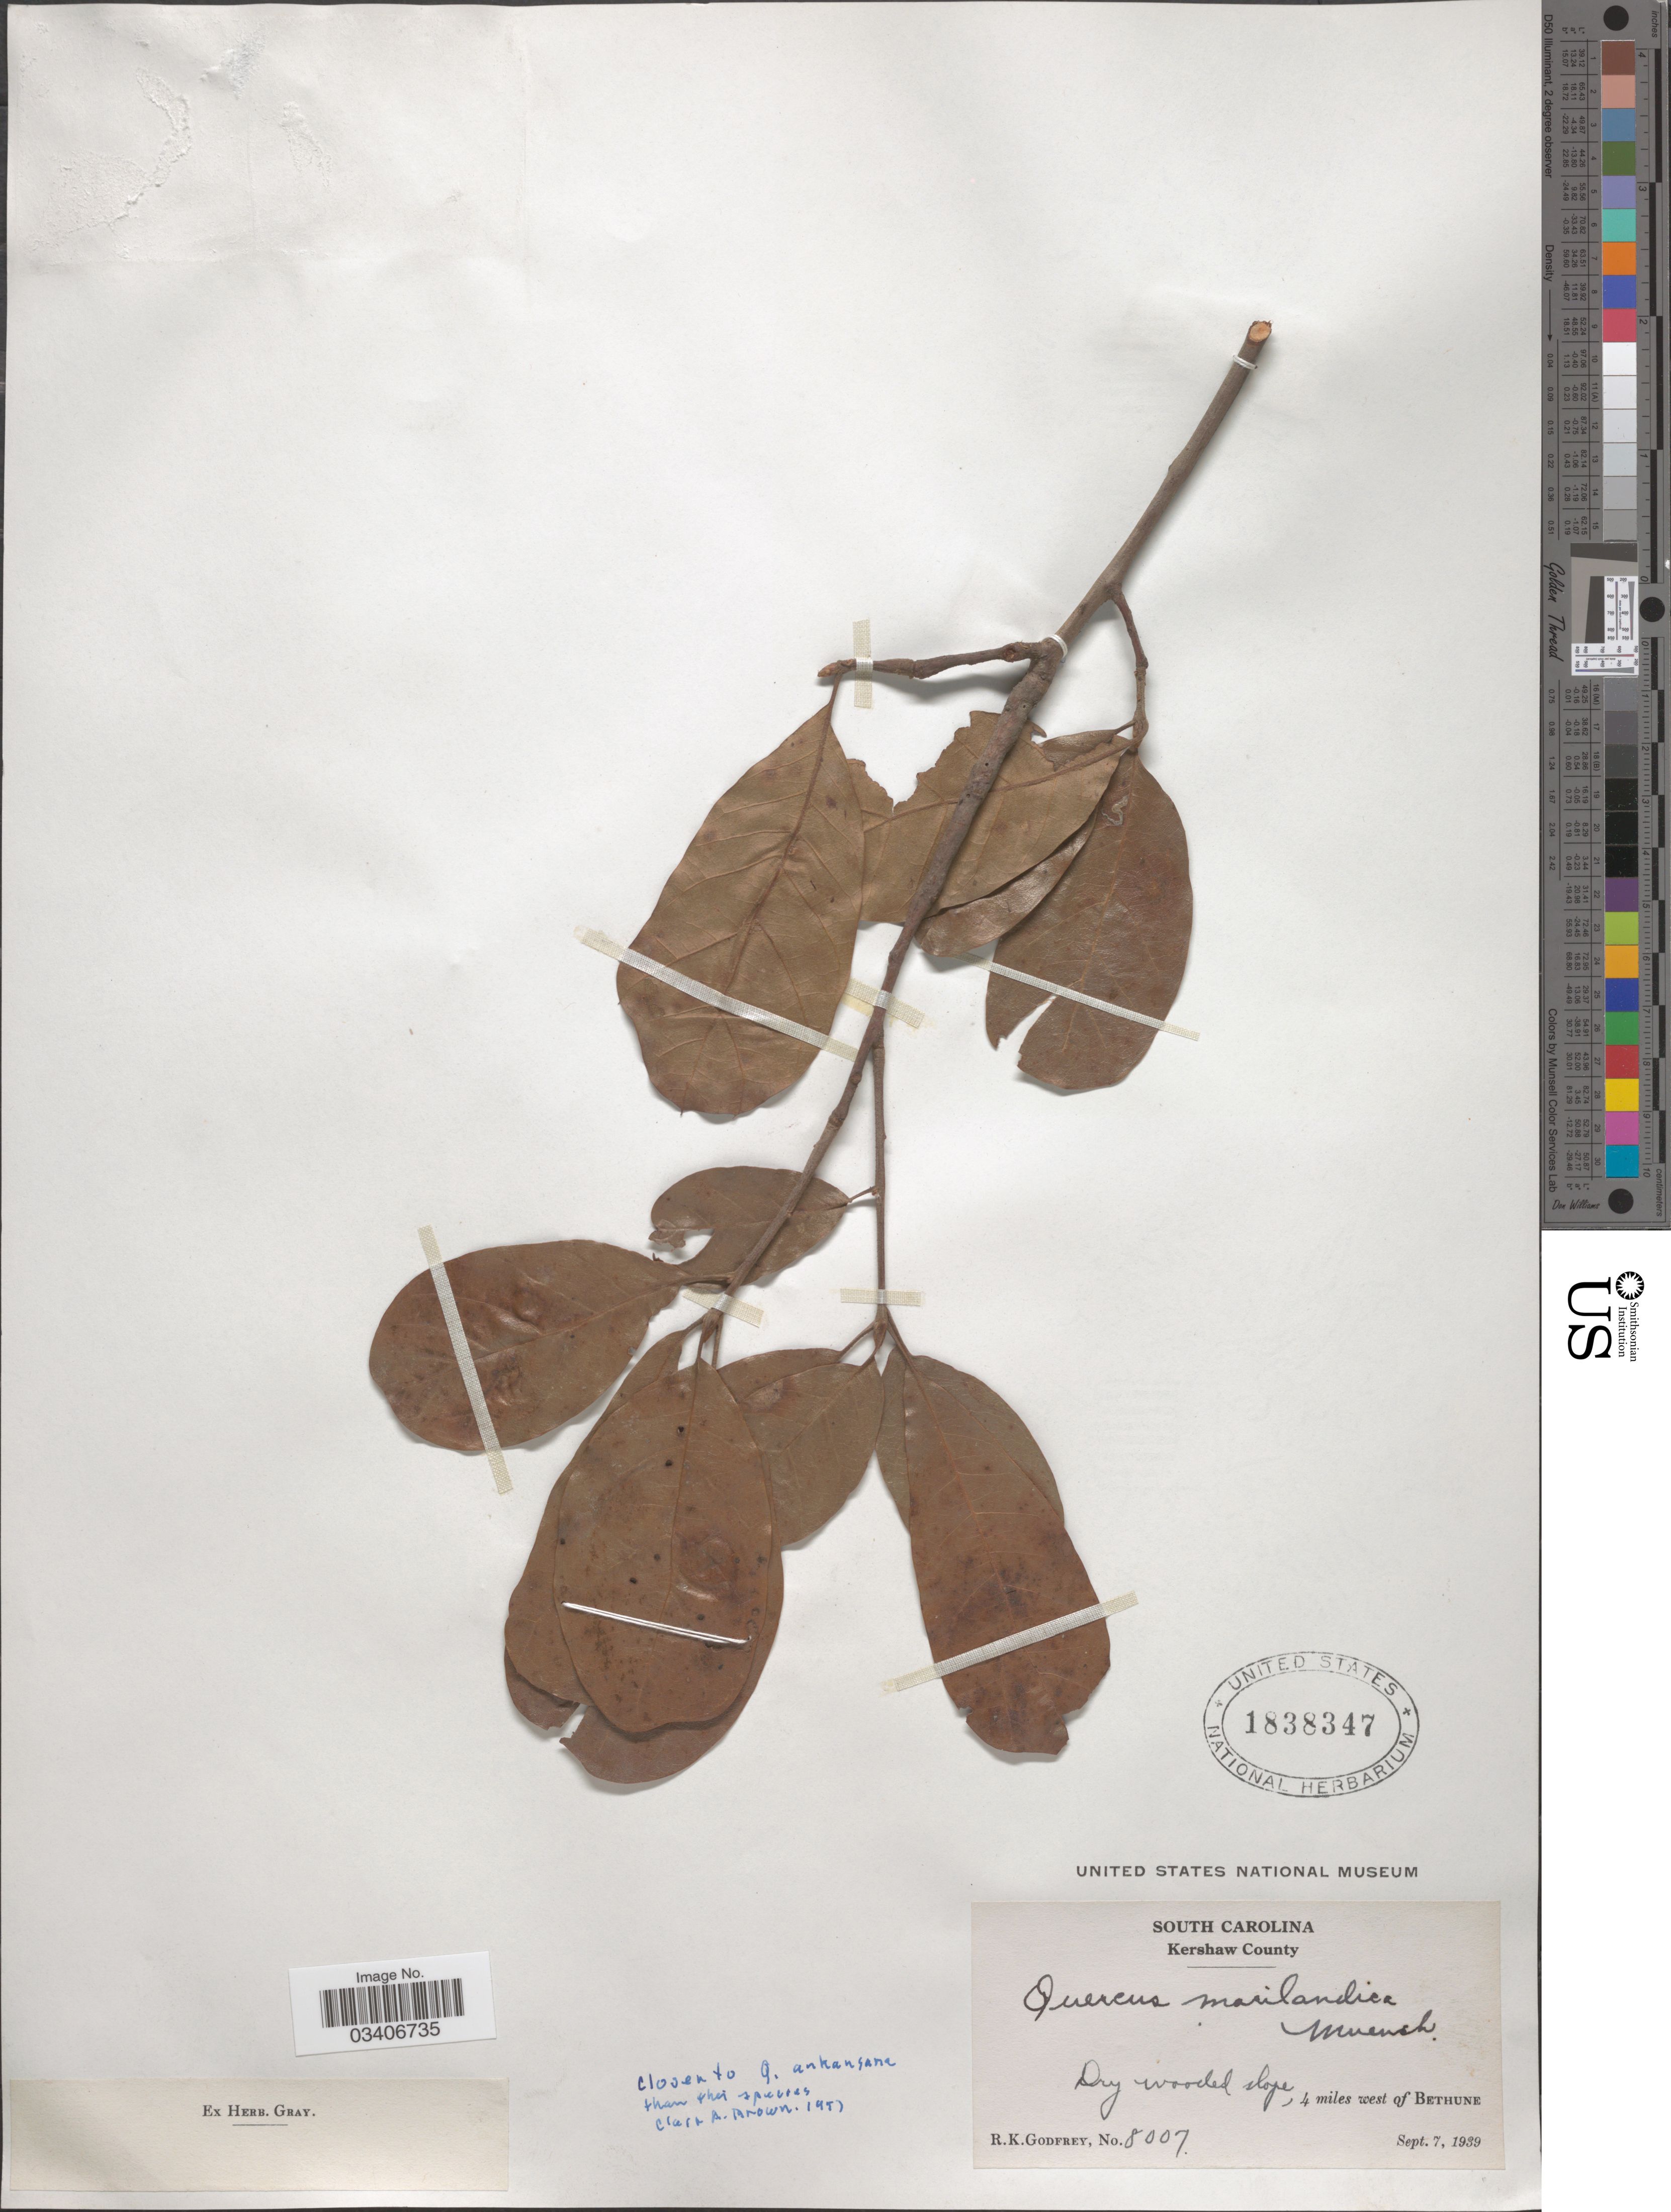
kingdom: Plantae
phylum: Tracheophyta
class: Magnoliopsida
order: Fagales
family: Fagaceae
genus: Quercus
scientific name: Quercus marilandica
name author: (L.) Münchh.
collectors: R. K. Godfrey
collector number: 8007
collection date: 1939-09-07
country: United States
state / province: South Carolina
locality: Kershaw County, 4 miles west of Bethune.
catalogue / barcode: US 1838347